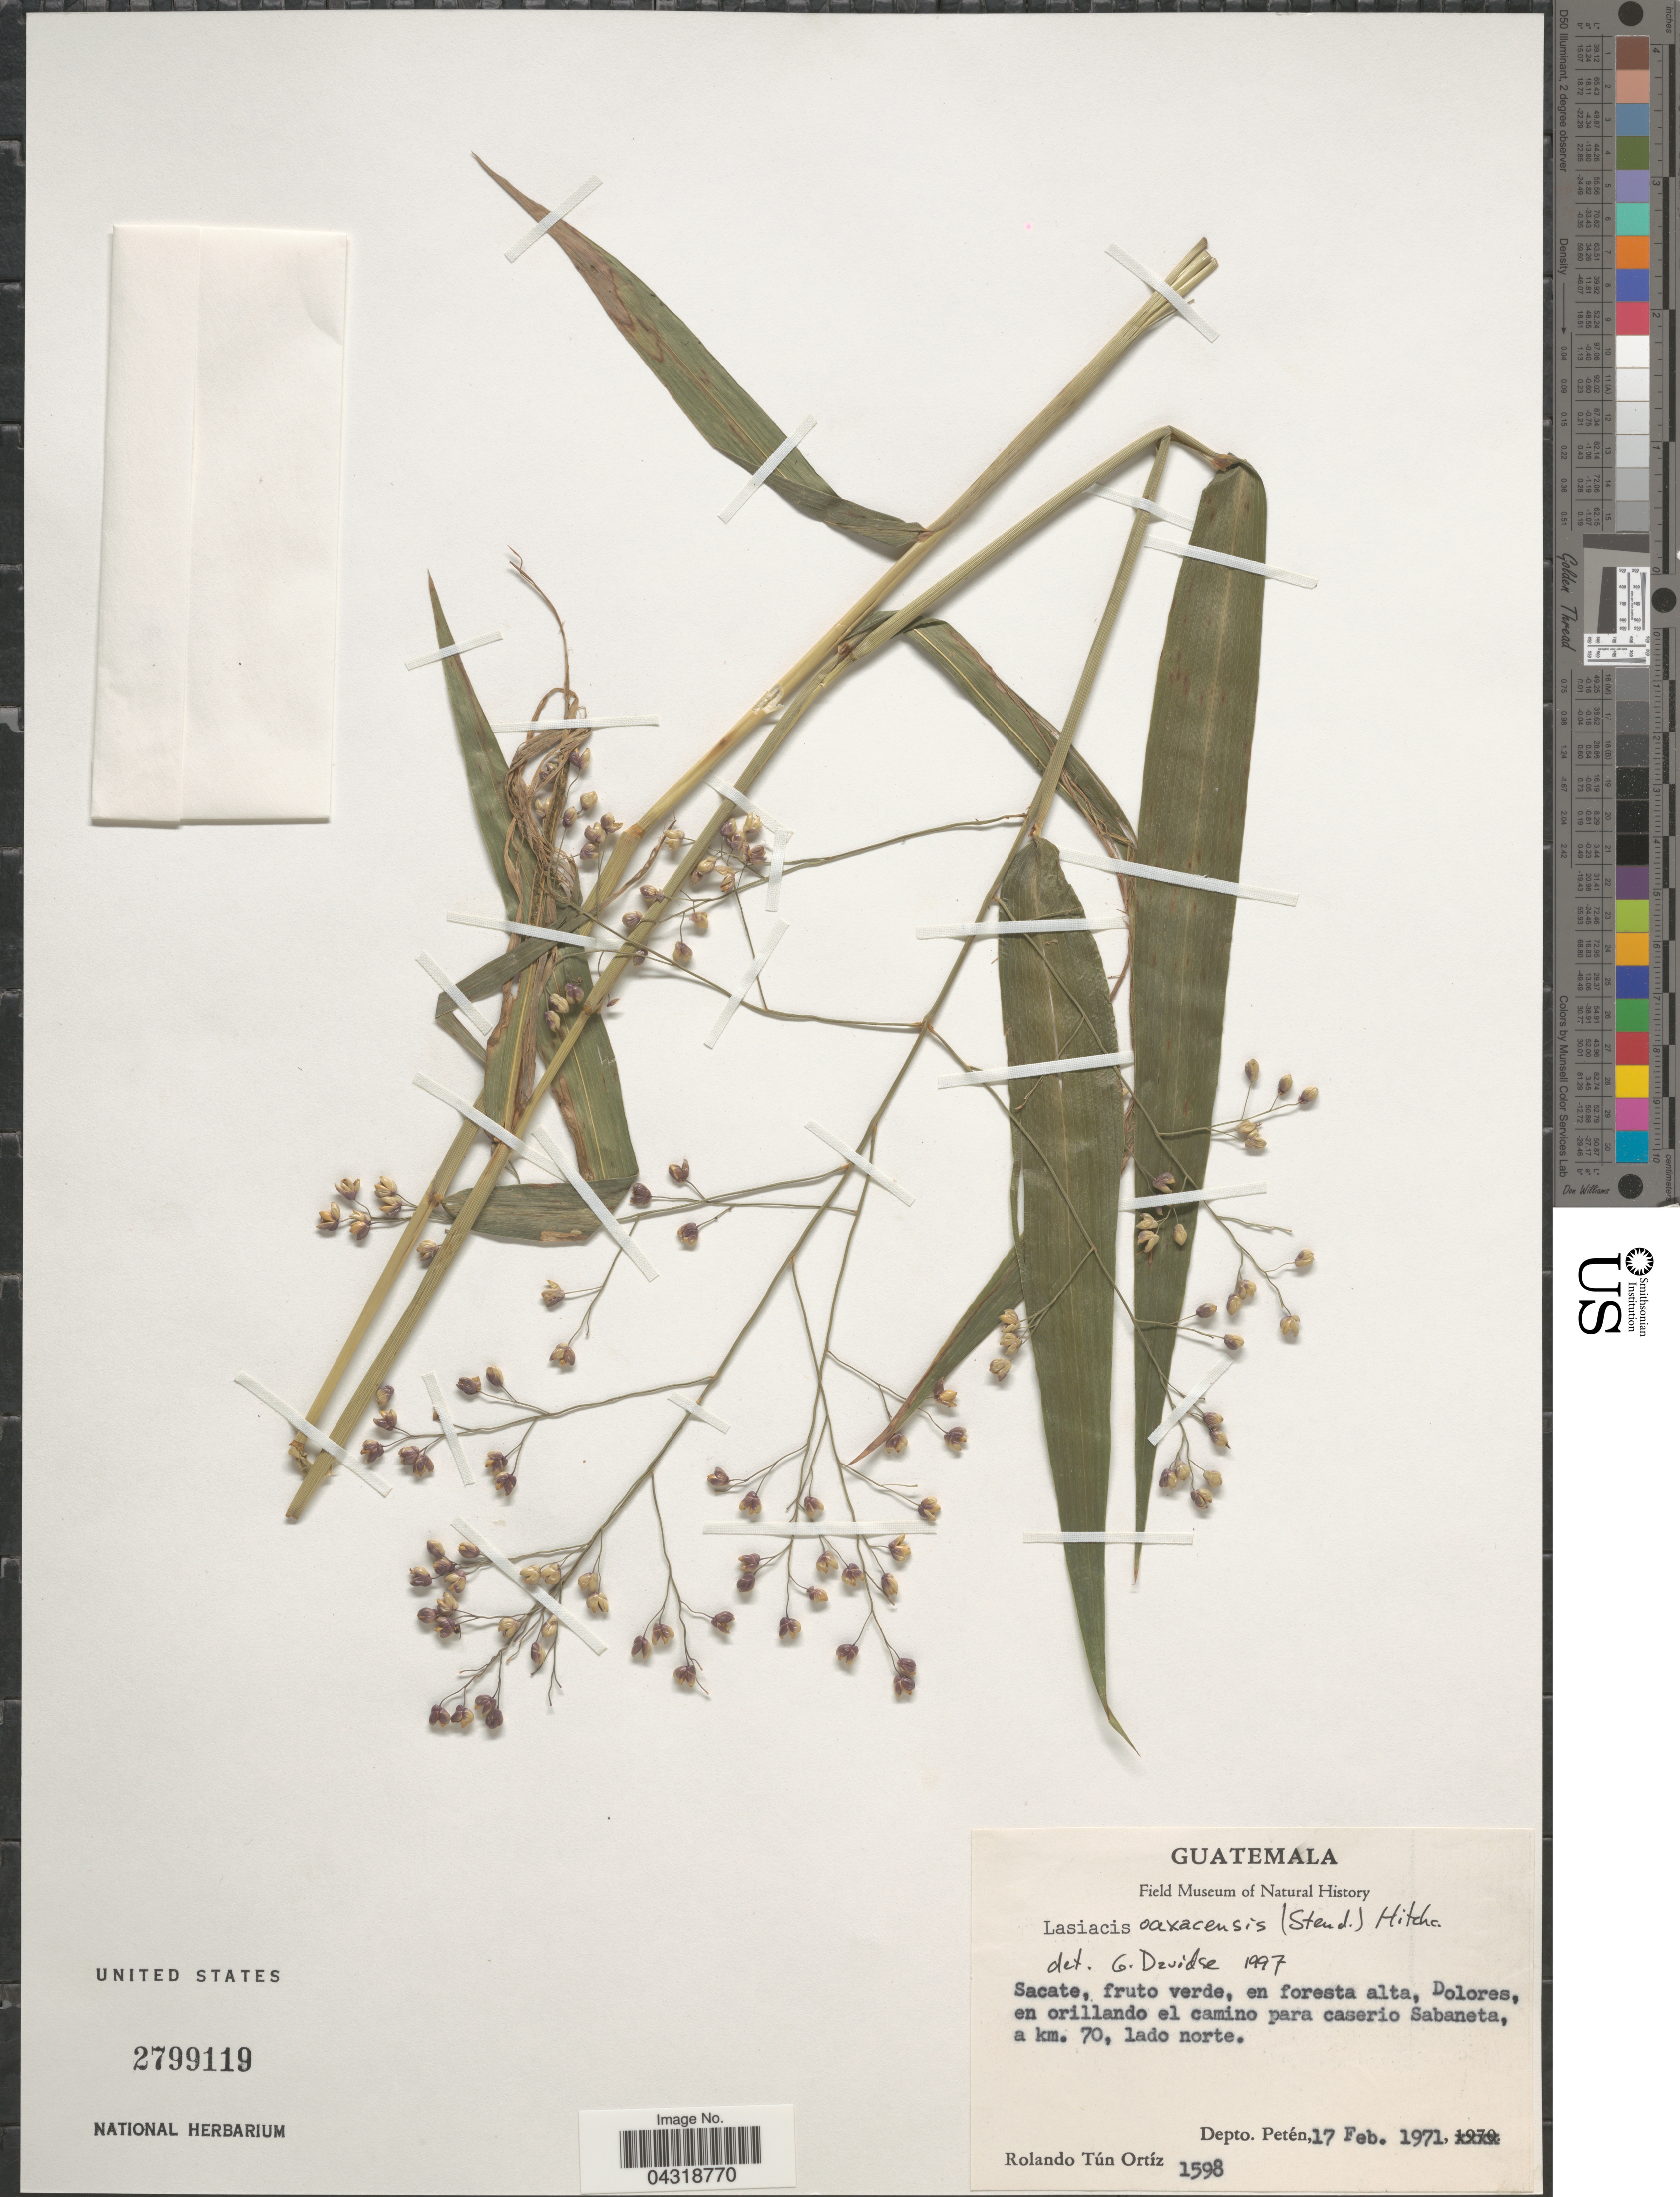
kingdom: Plantae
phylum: Tracheophyta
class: Liliopsida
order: Poales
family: Poaceae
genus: Lasiacis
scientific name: Lasiacis oaxacensis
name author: (Steud.) Hitchc.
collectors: R. T. Ortíz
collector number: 1598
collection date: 1971-02-17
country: Guatemala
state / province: El Peten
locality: Sacate, fruto verde, en foresta alta, Dolores, en orillando el camino para caserio Sabaneta, a km. 70, lado norte. Depto Petén.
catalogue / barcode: US 2799119